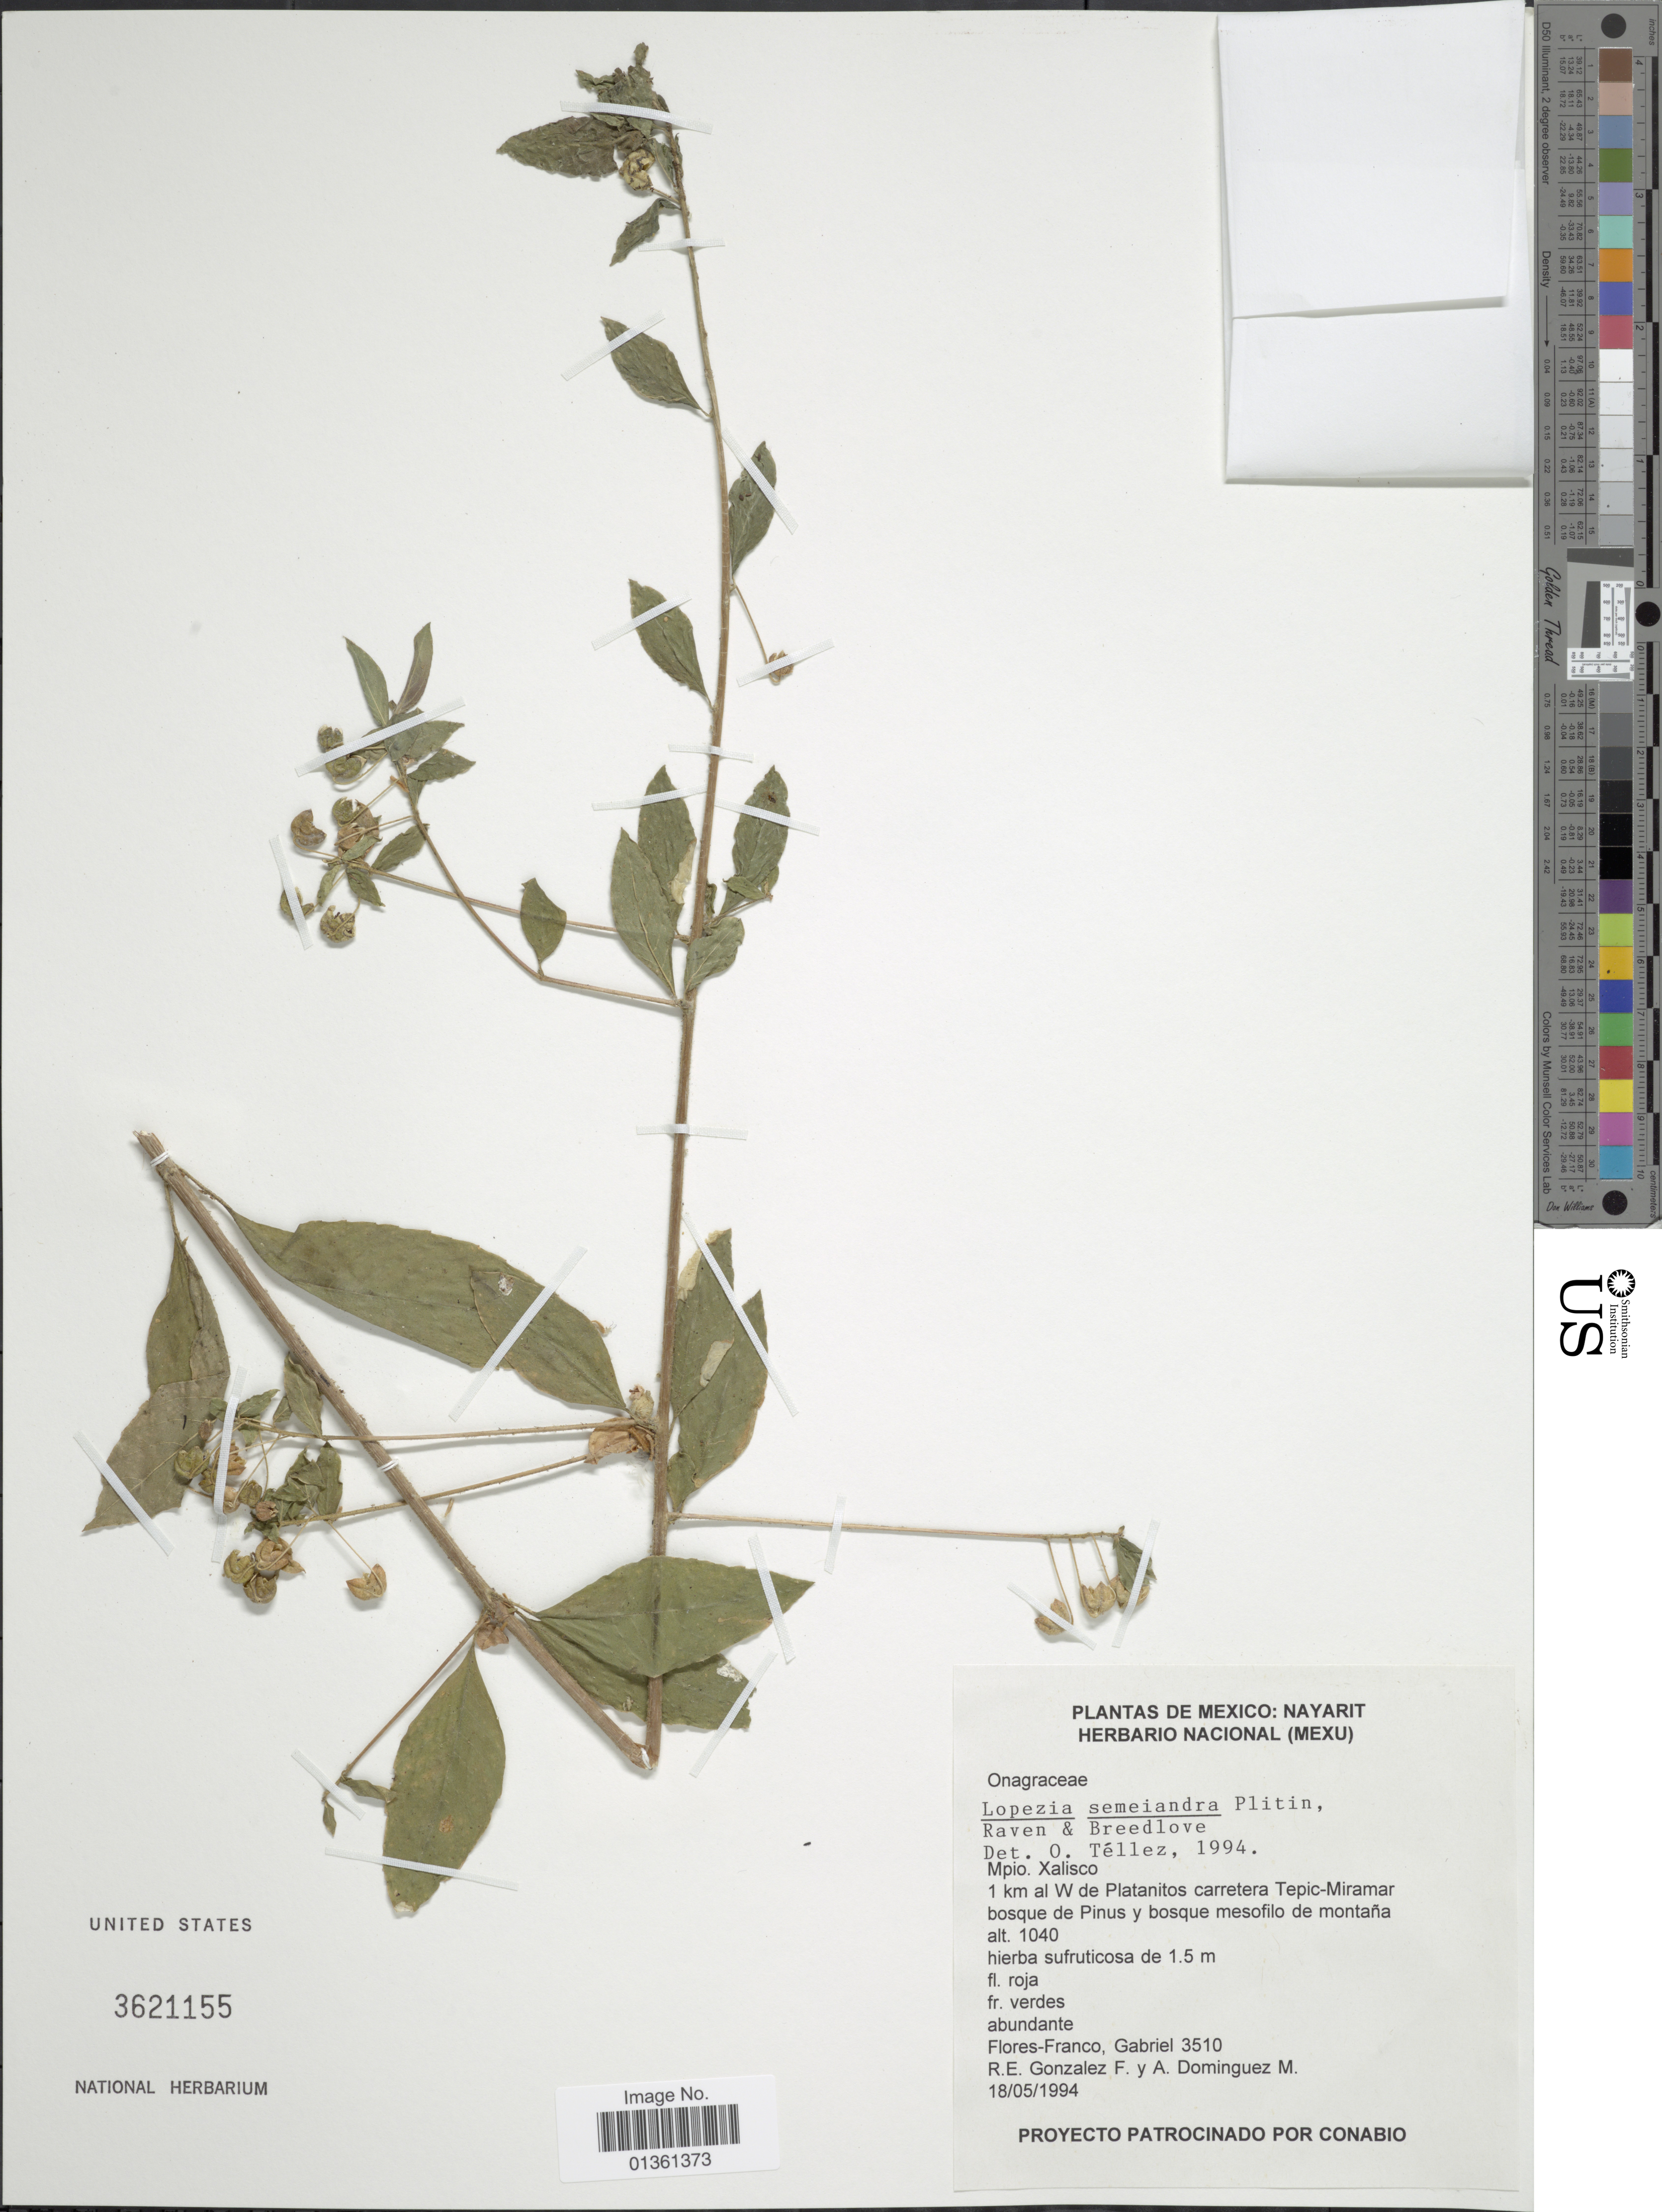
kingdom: Plantae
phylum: Tracheophyta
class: Magnoliopsida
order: Myrtales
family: Onagraceae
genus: Lopezia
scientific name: Lopezia semeiandra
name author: Plitmann et al.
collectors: G. Flores F., R. E. Gonzalez F. & A. Dominguez M.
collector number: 3510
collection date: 1994-05-18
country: Mexico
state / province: Nayarit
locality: Mpio. Xalisco. 1 km al W de Platanitos carretera Tepic-Miramar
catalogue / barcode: US 3621155